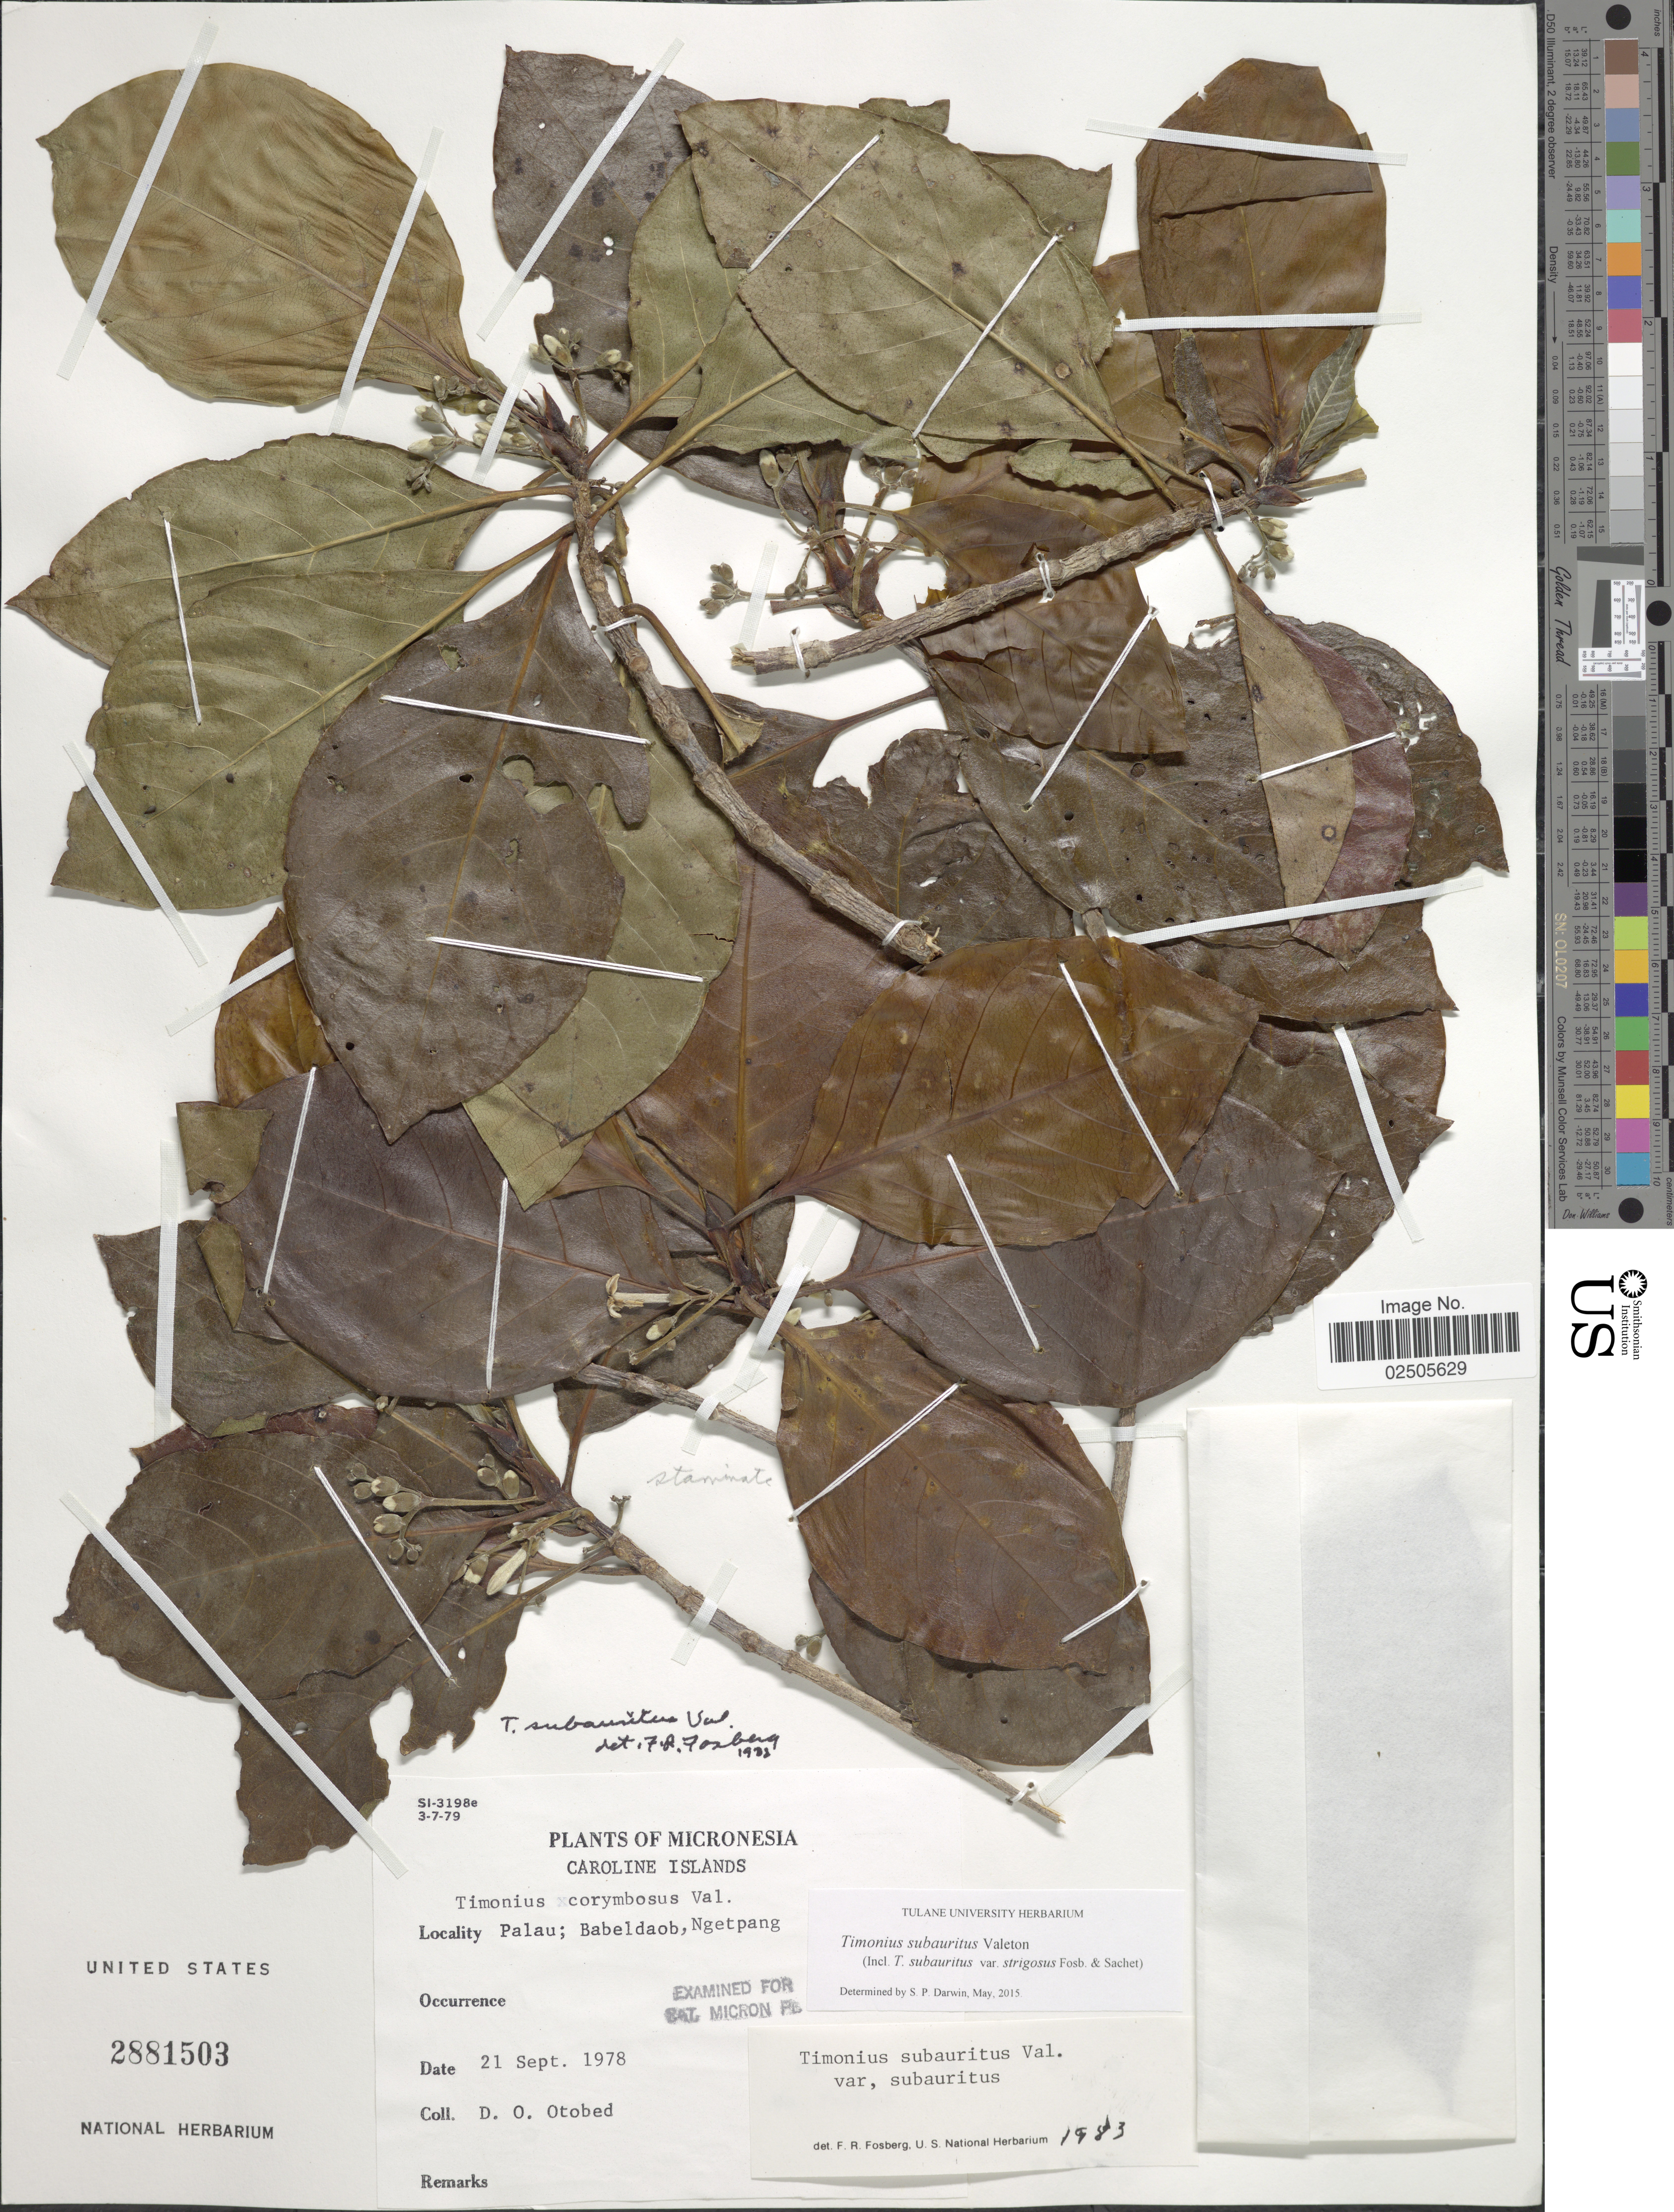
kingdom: Plantae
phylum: Tracheophyta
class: Magnoliopsida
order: Gentianales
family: Rubiaceae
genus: Timonius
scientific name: Timonius subauritus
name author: Valeton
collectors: D. O. Otobed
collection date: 1978-09-21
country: Palau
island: Babeldaob [Babelthuap]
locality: Micronesia, Caroline Islands, Palau; Babeldaob, Ngetpang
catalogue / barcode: US 2881503